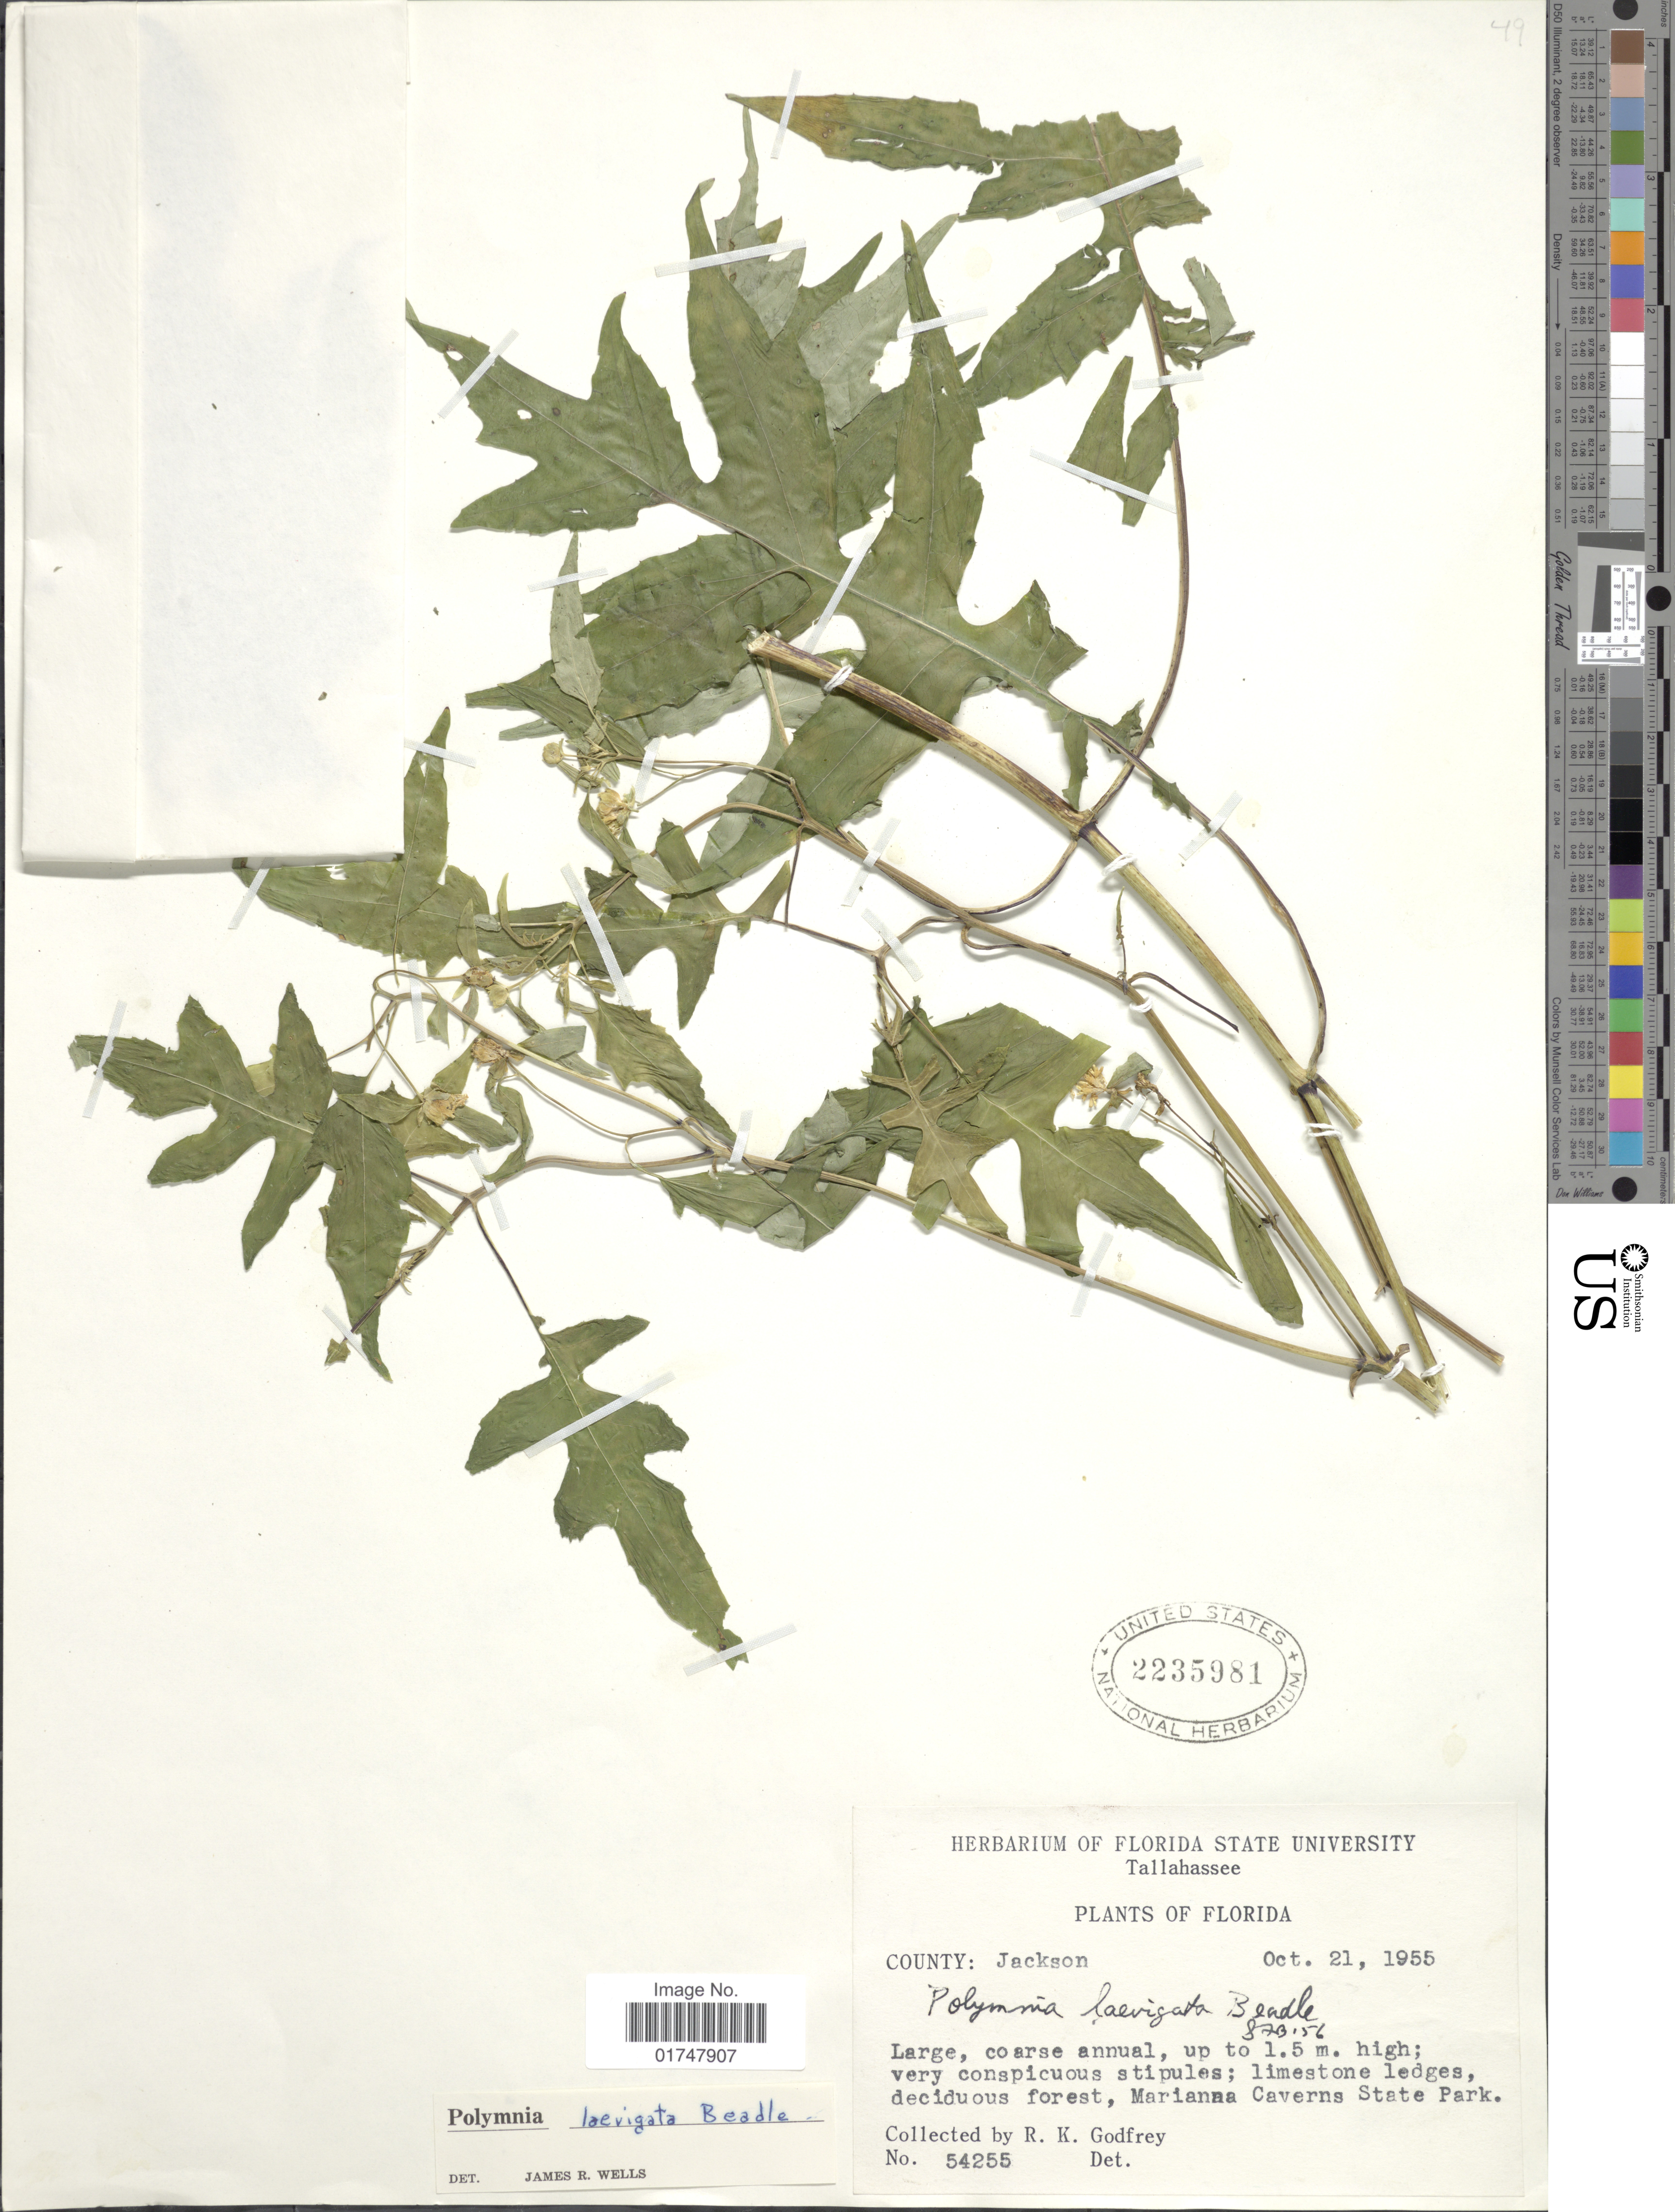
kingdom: Plantae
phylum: Tracheophyta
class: Magnoliopsida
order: Asterales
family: Asteraceae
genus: Polymnia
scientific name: Polymnia laevigata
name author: Beadle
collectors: R. K. Godfrey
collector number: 54255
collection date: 1955-10-21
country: United States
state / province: Florida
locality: Jackson County: Marianna Caverns State Park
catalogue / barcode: US 2235981